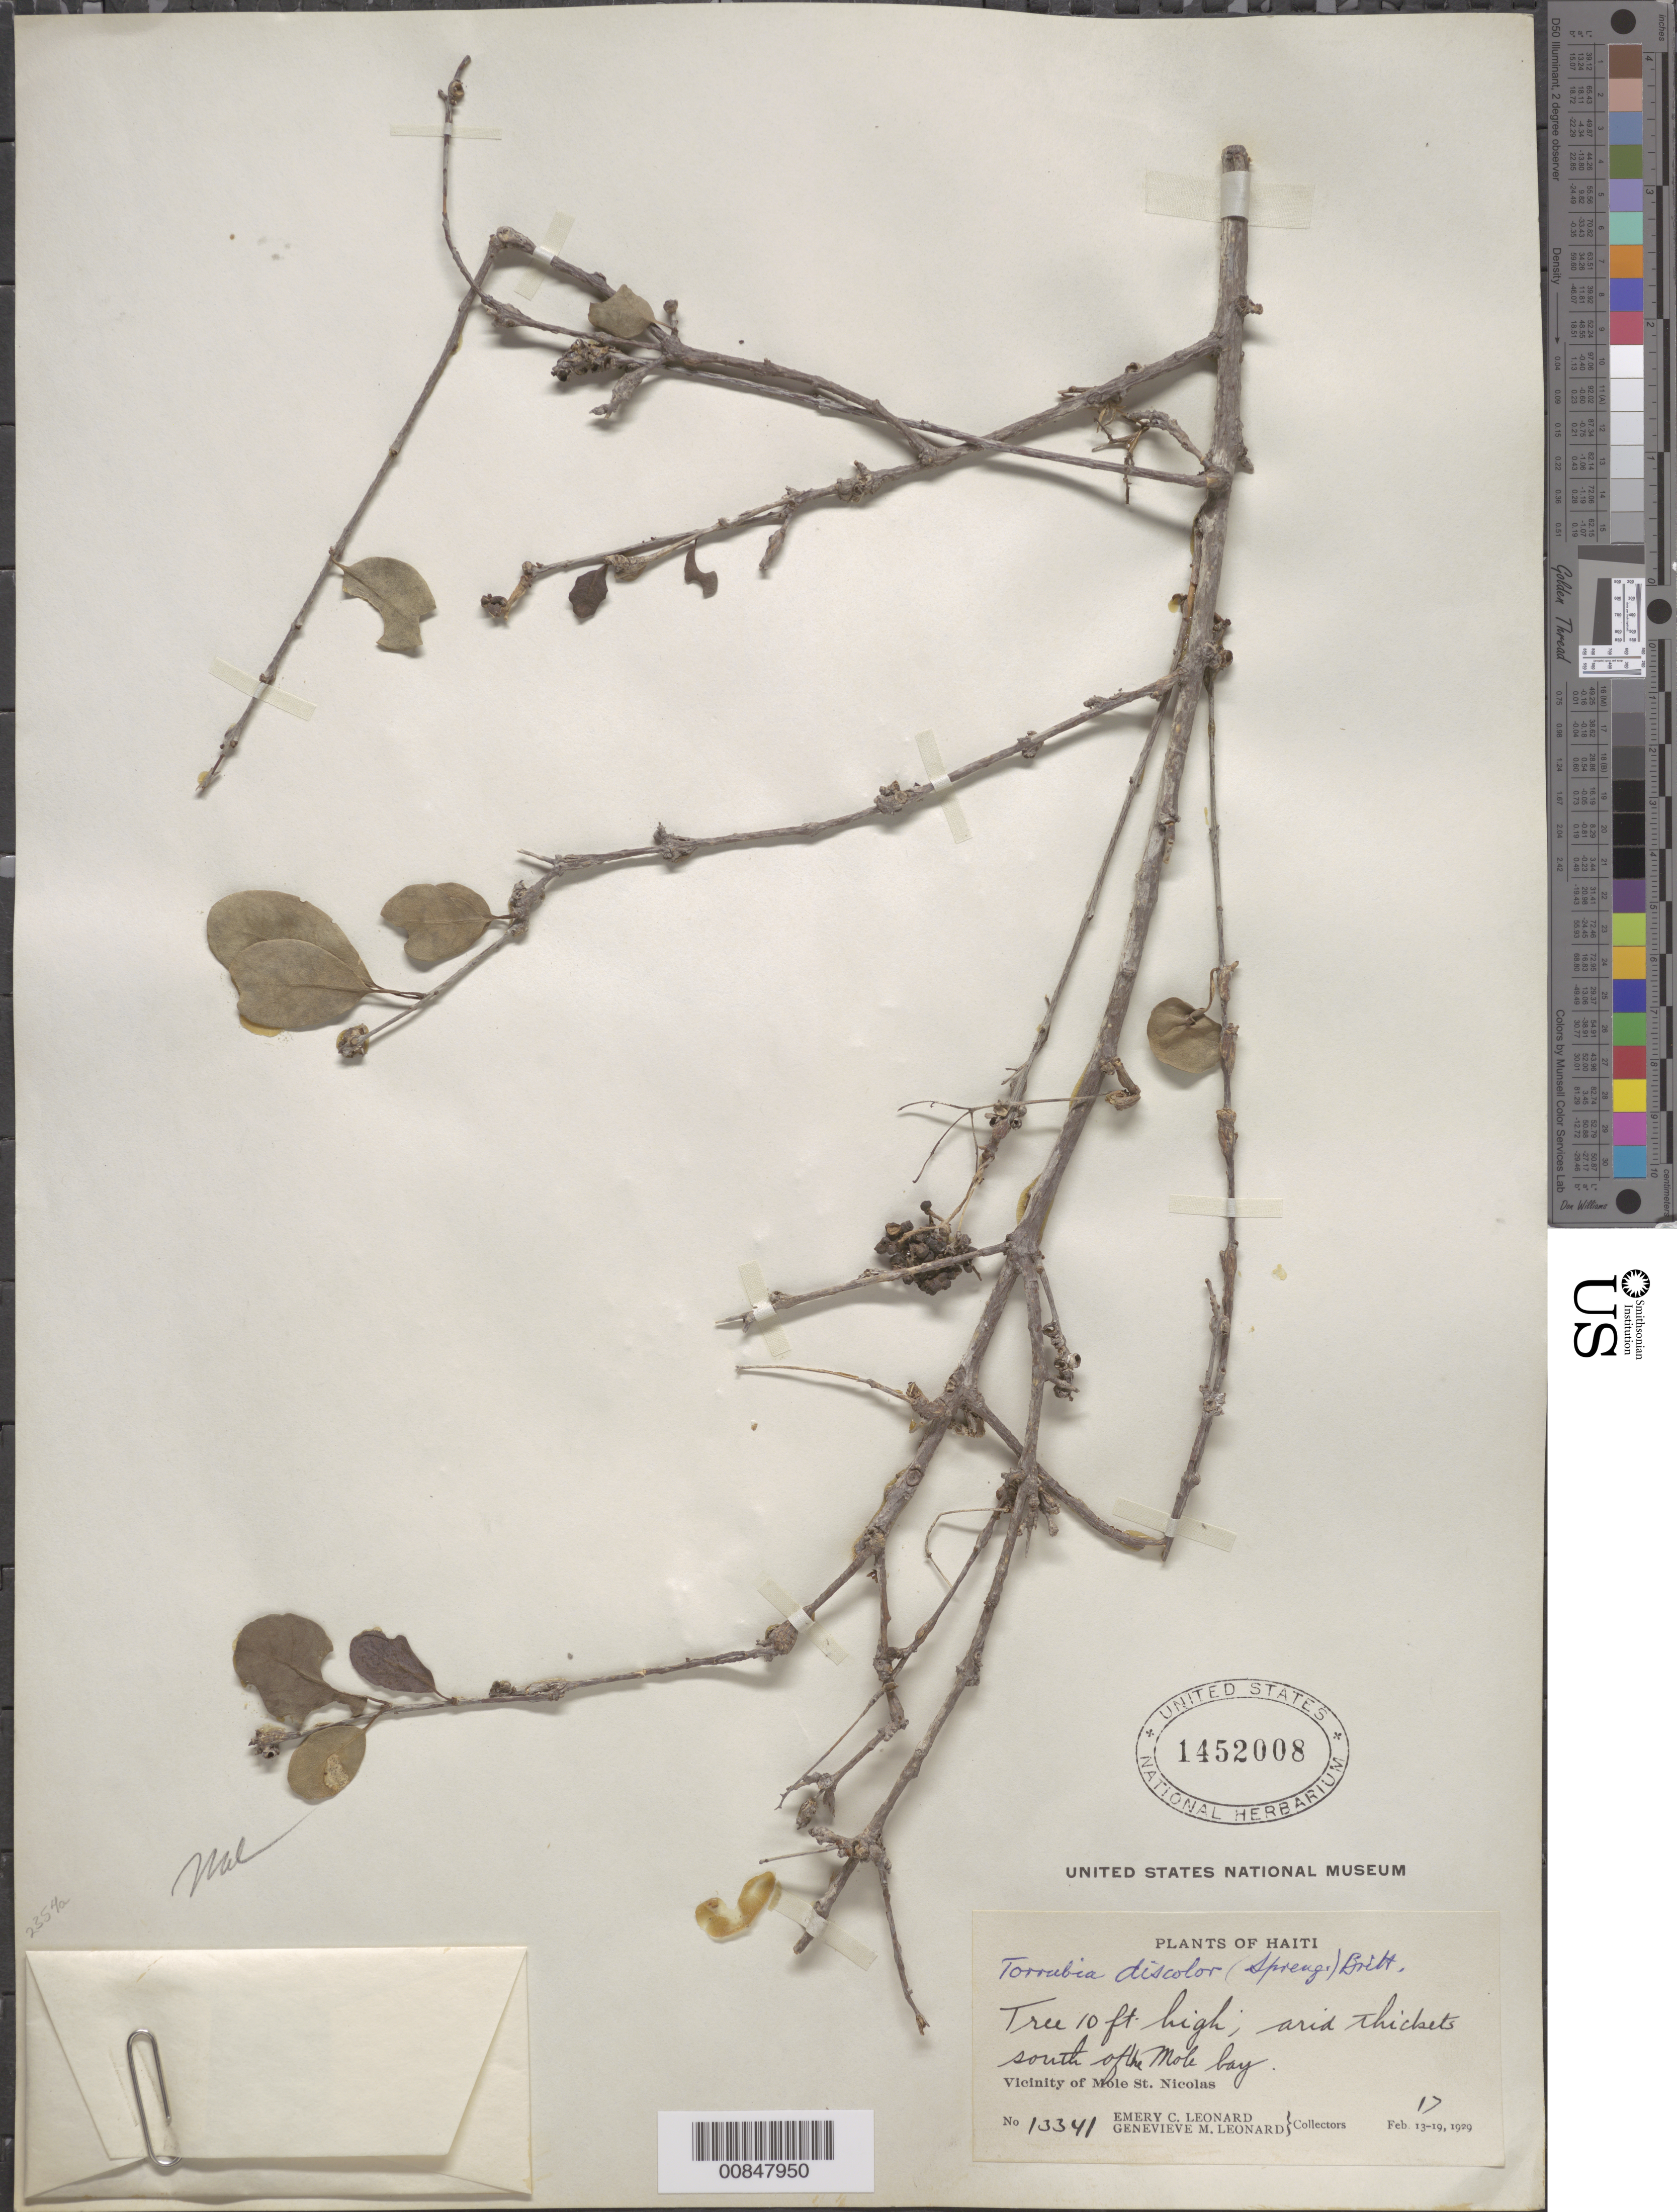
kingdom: Plantae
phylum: Tracheophyta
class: Magnoliopsida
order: Caryophyllales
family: Nyctaginaceae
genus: Guapira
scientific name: Guapira discolor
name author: (Spreng.) Little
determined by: Strong, Mark T., (BOT), Smithsonian Institution - National Museum of Natural History (UNITED STATES)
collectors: E. C. Leonard & G. M. Leonard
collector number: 13341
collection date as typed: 17 Feb 1929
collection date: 1929-02-17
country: Haiti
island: Hispaniola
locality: Vicinity of Mole St. Nicolas, south of the Mole bay.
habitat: Arid thickets.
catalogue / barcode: US 1452008